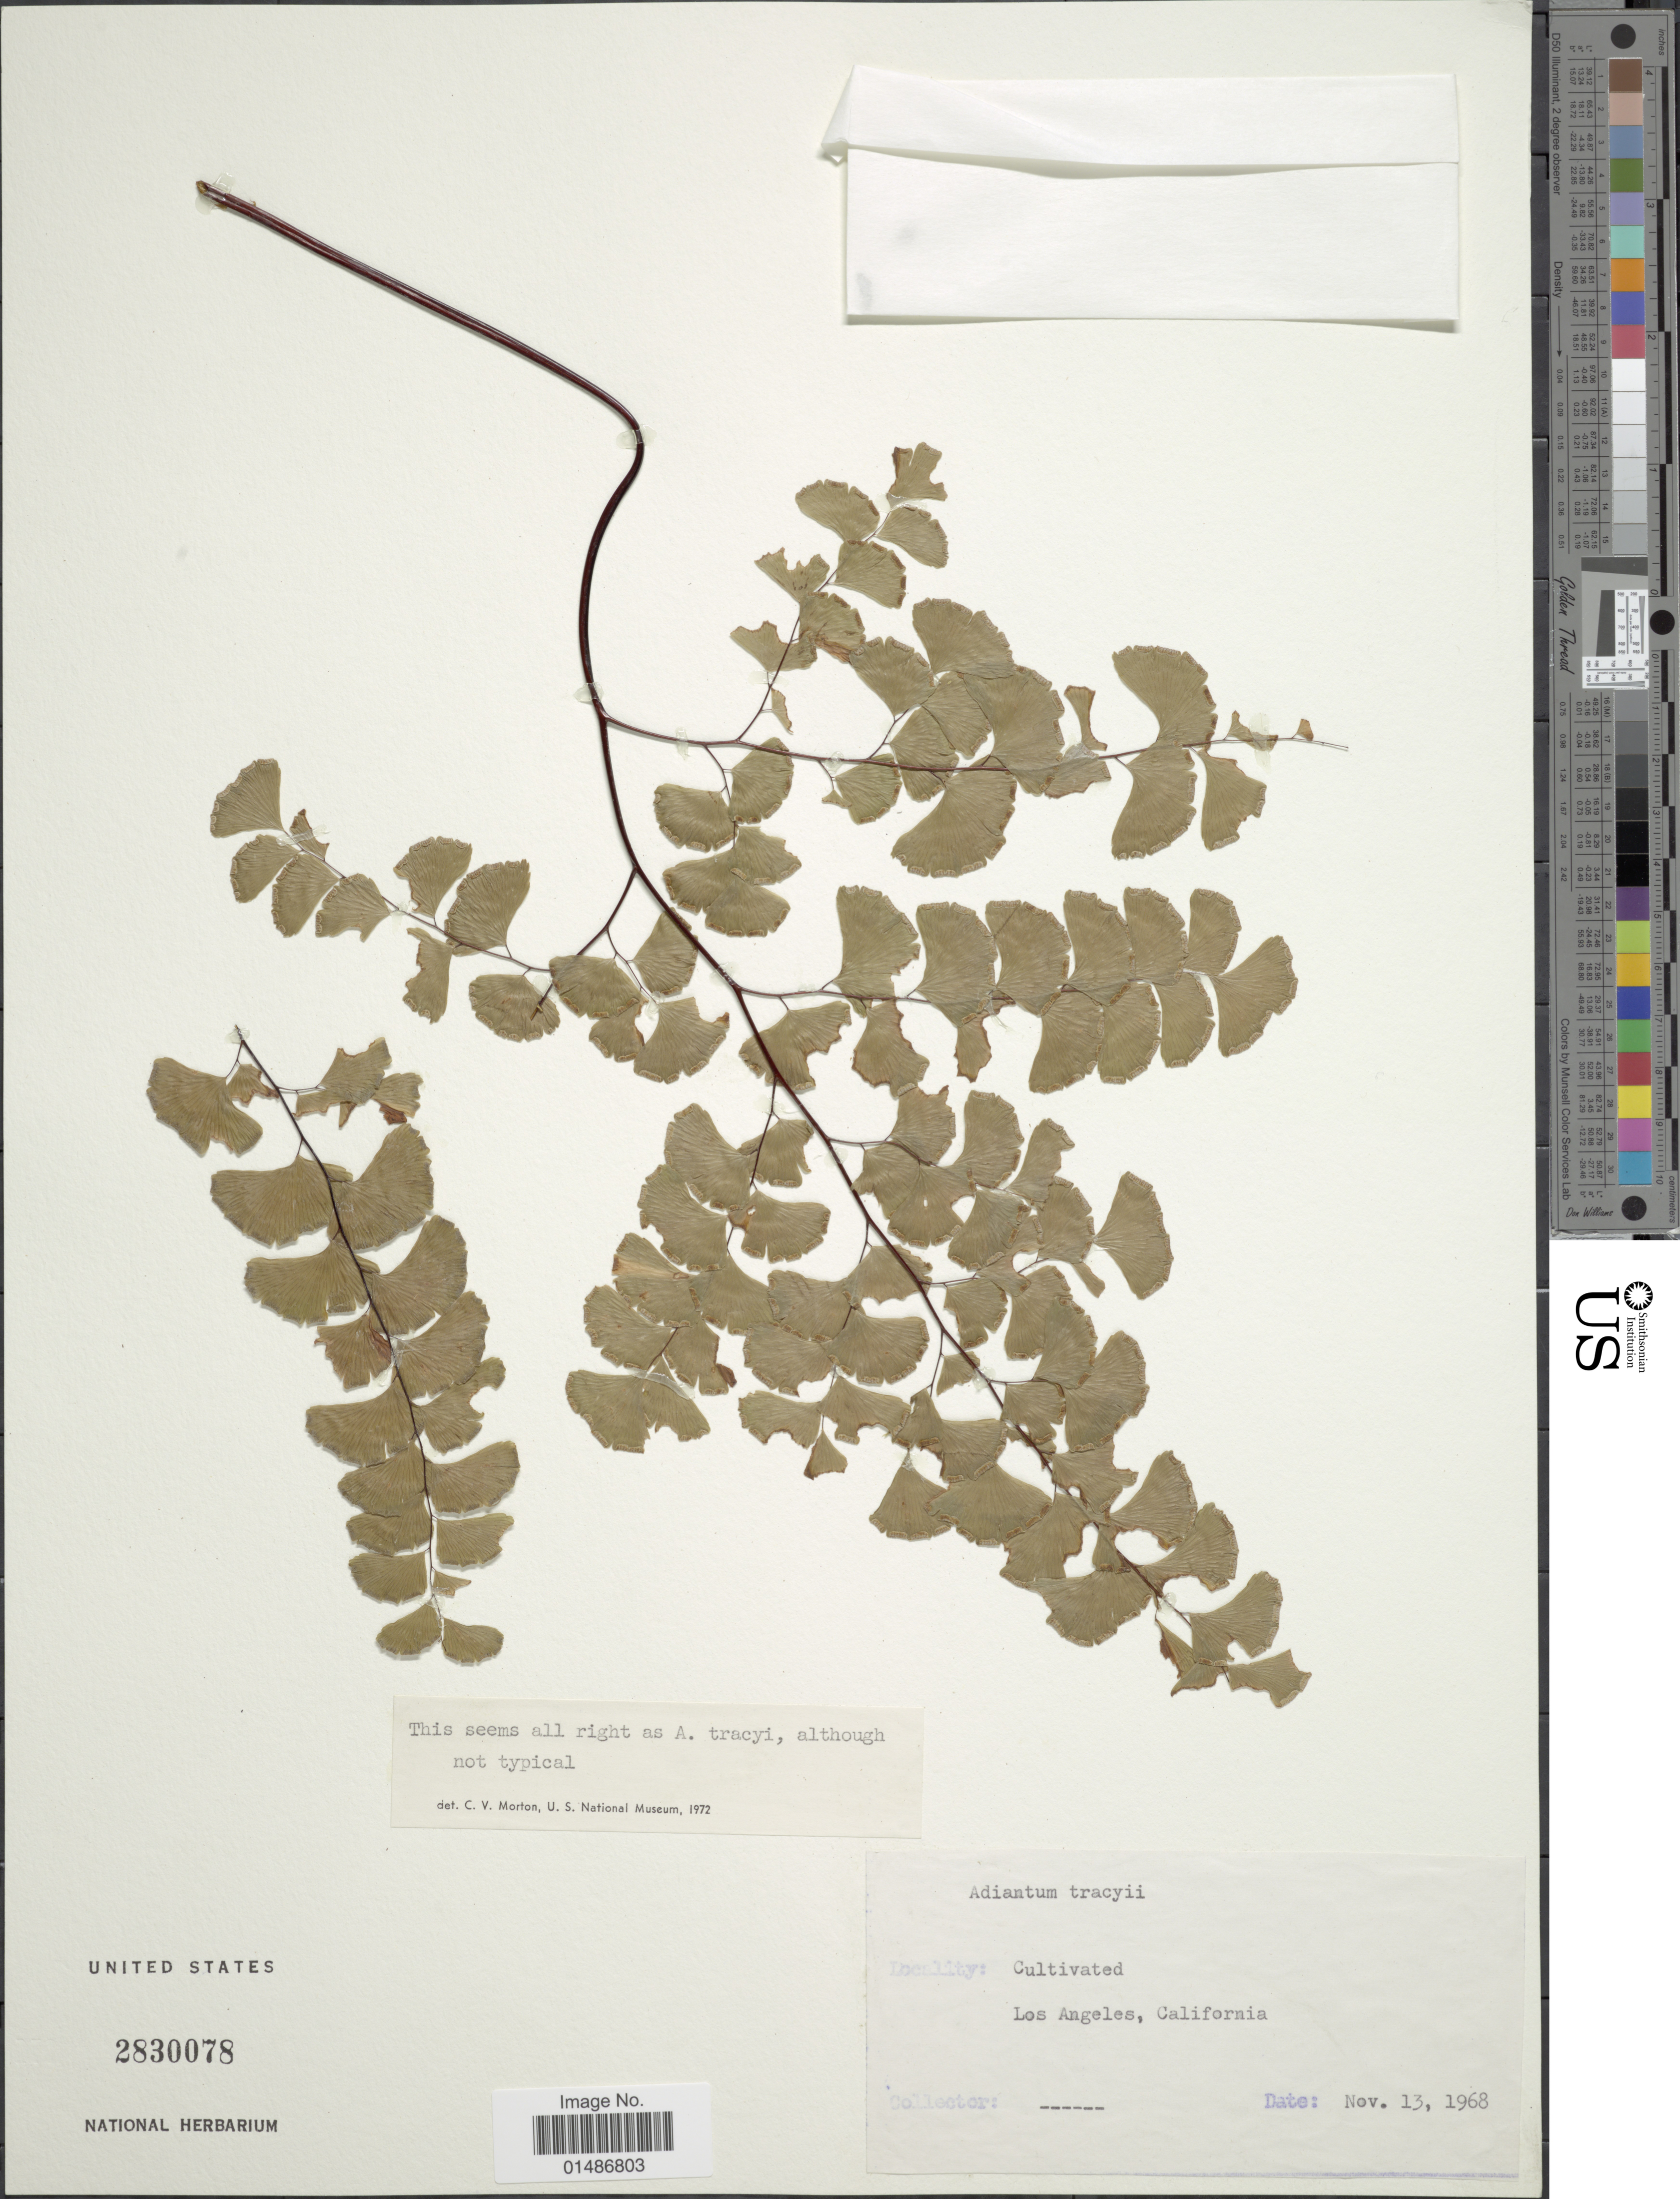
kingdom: Plantae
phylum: Tracheophyta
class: Polypodiopsida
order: Polypodiales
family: Pteridaceae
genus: Adiantum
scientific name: Adiantum x tracyi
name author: C.C. Hall ex W.H. Wagner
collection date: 1968-11-13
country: United States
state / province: California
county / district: Los Angeles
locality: Cultivated. Los Angeles.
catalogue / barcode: US 2830078